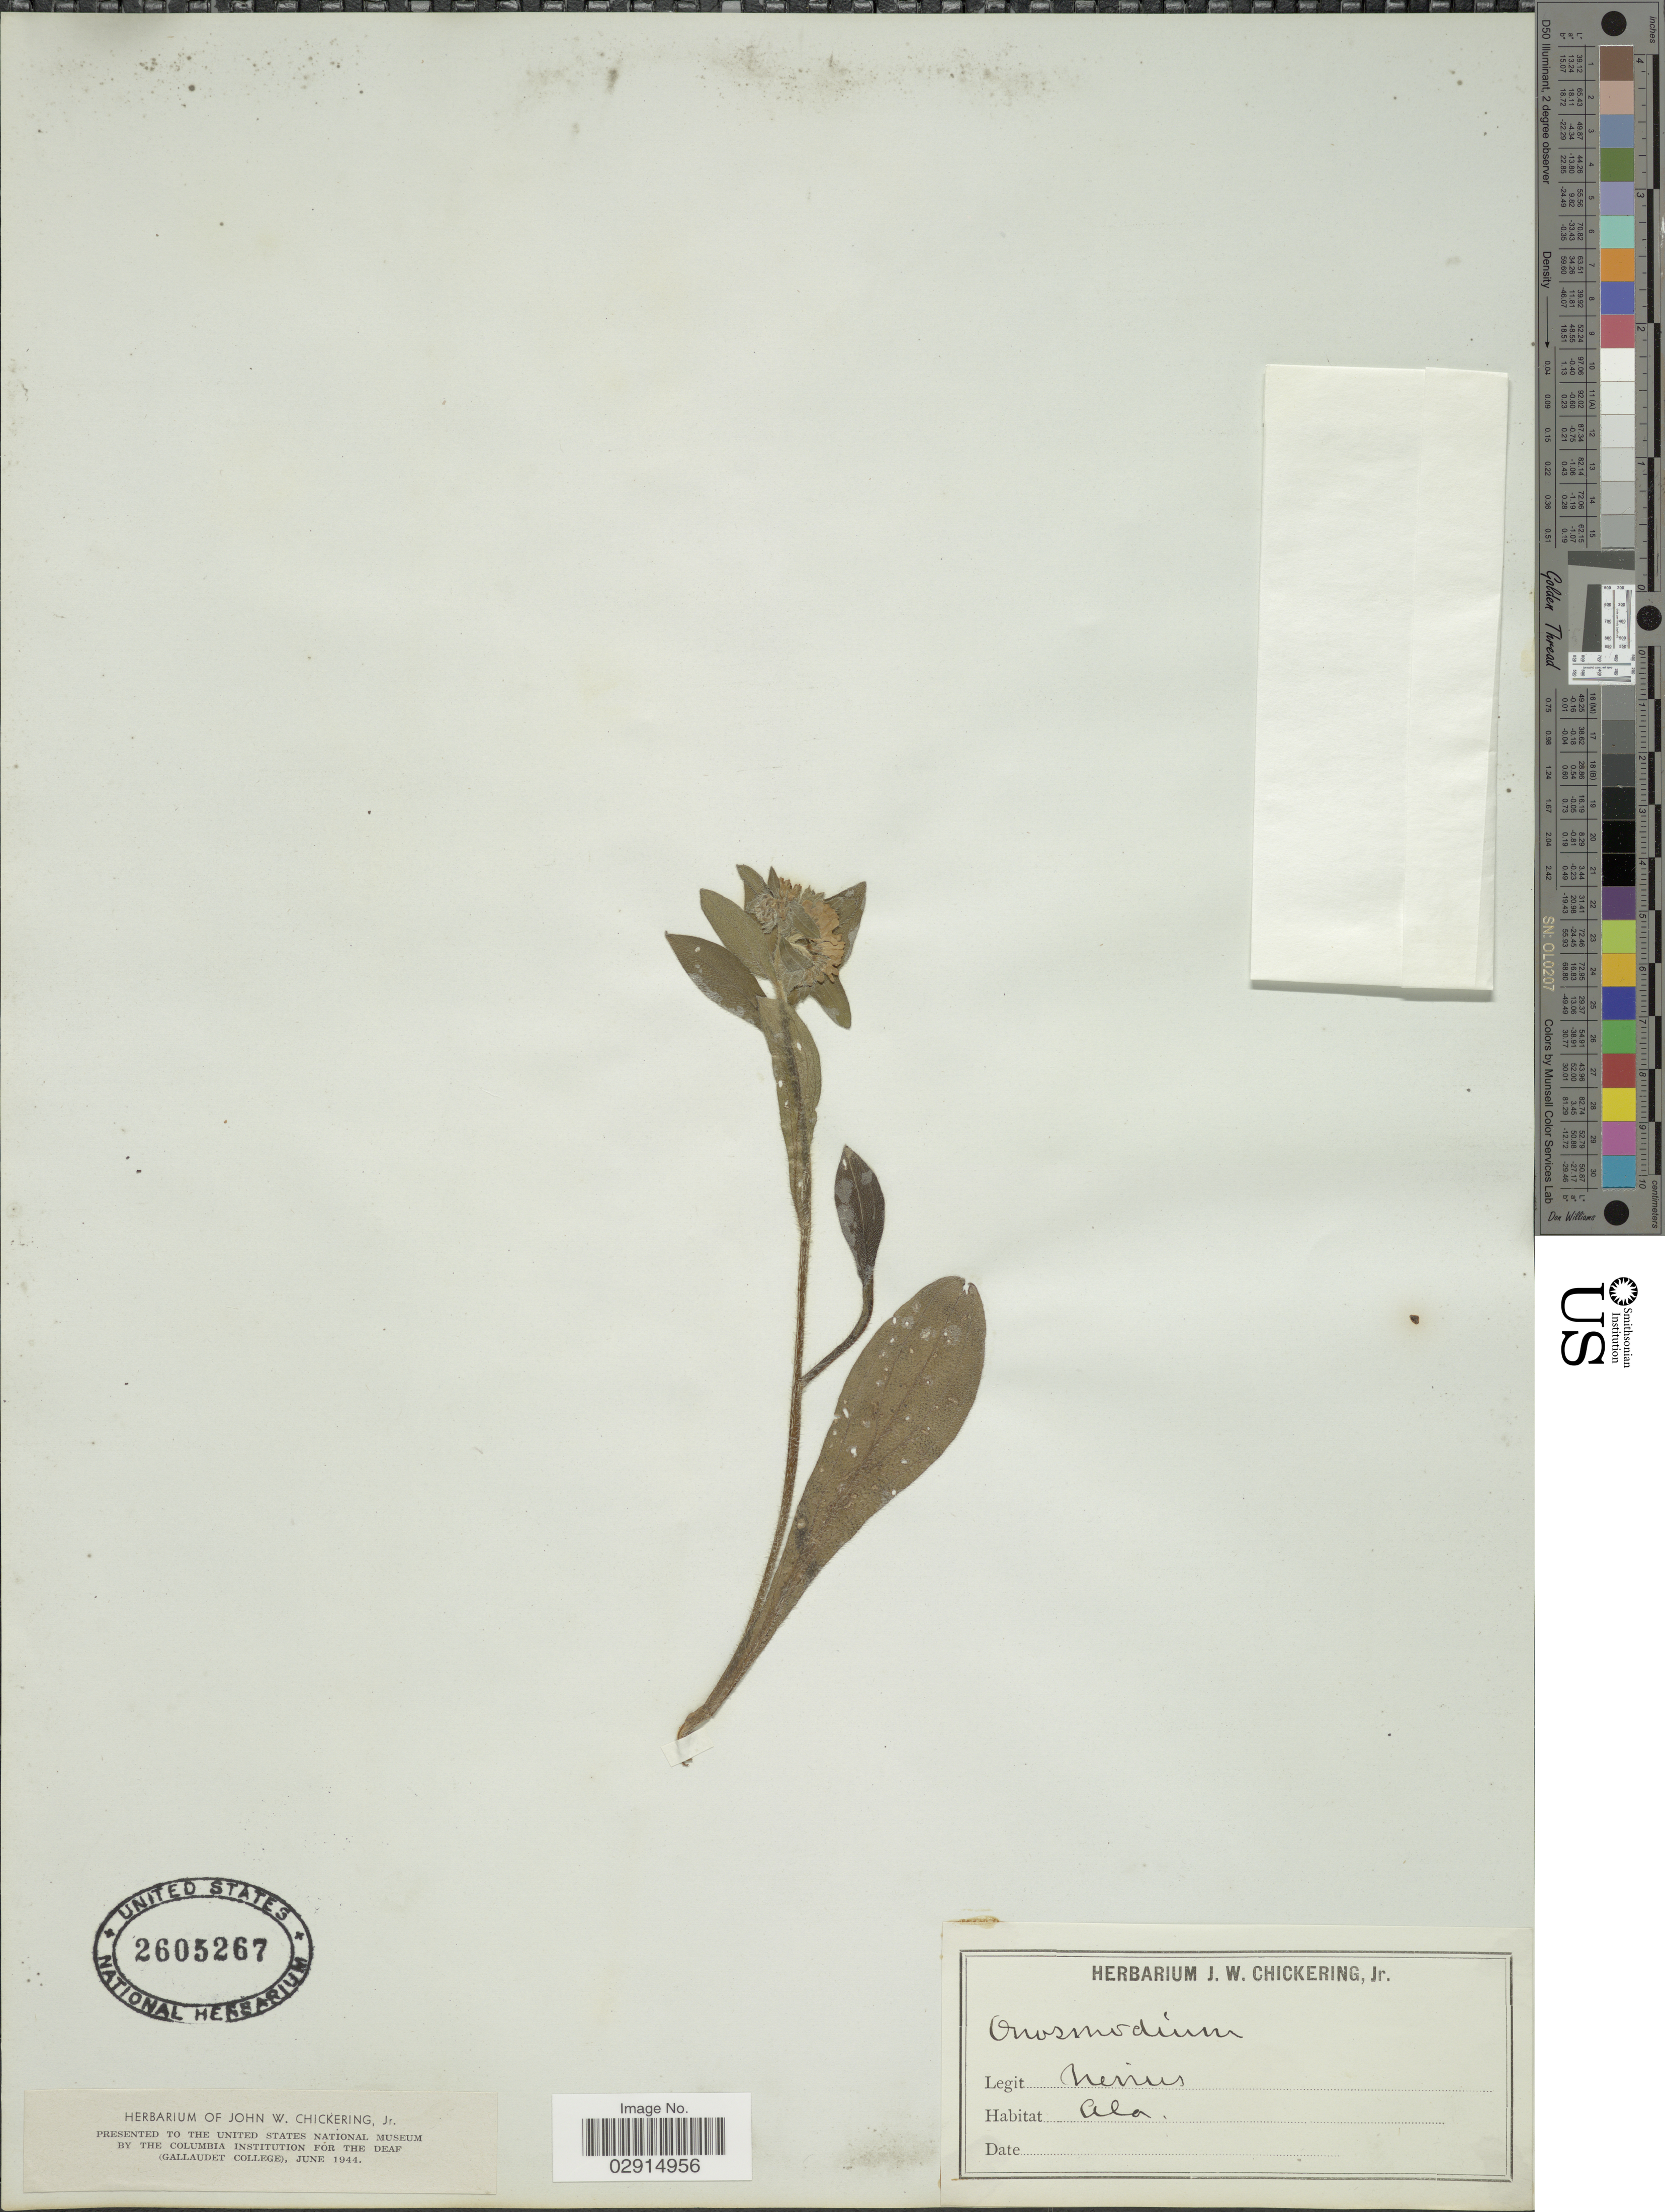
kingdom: Plantae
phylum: Tracheophyta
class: Magnoliopsida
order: Boraginales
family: Boraginaceae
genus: Lithospermum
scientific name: Lithospermum sp.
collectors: Nevius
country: United States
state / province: Alabama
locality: Ala.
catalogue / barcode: US 2605267